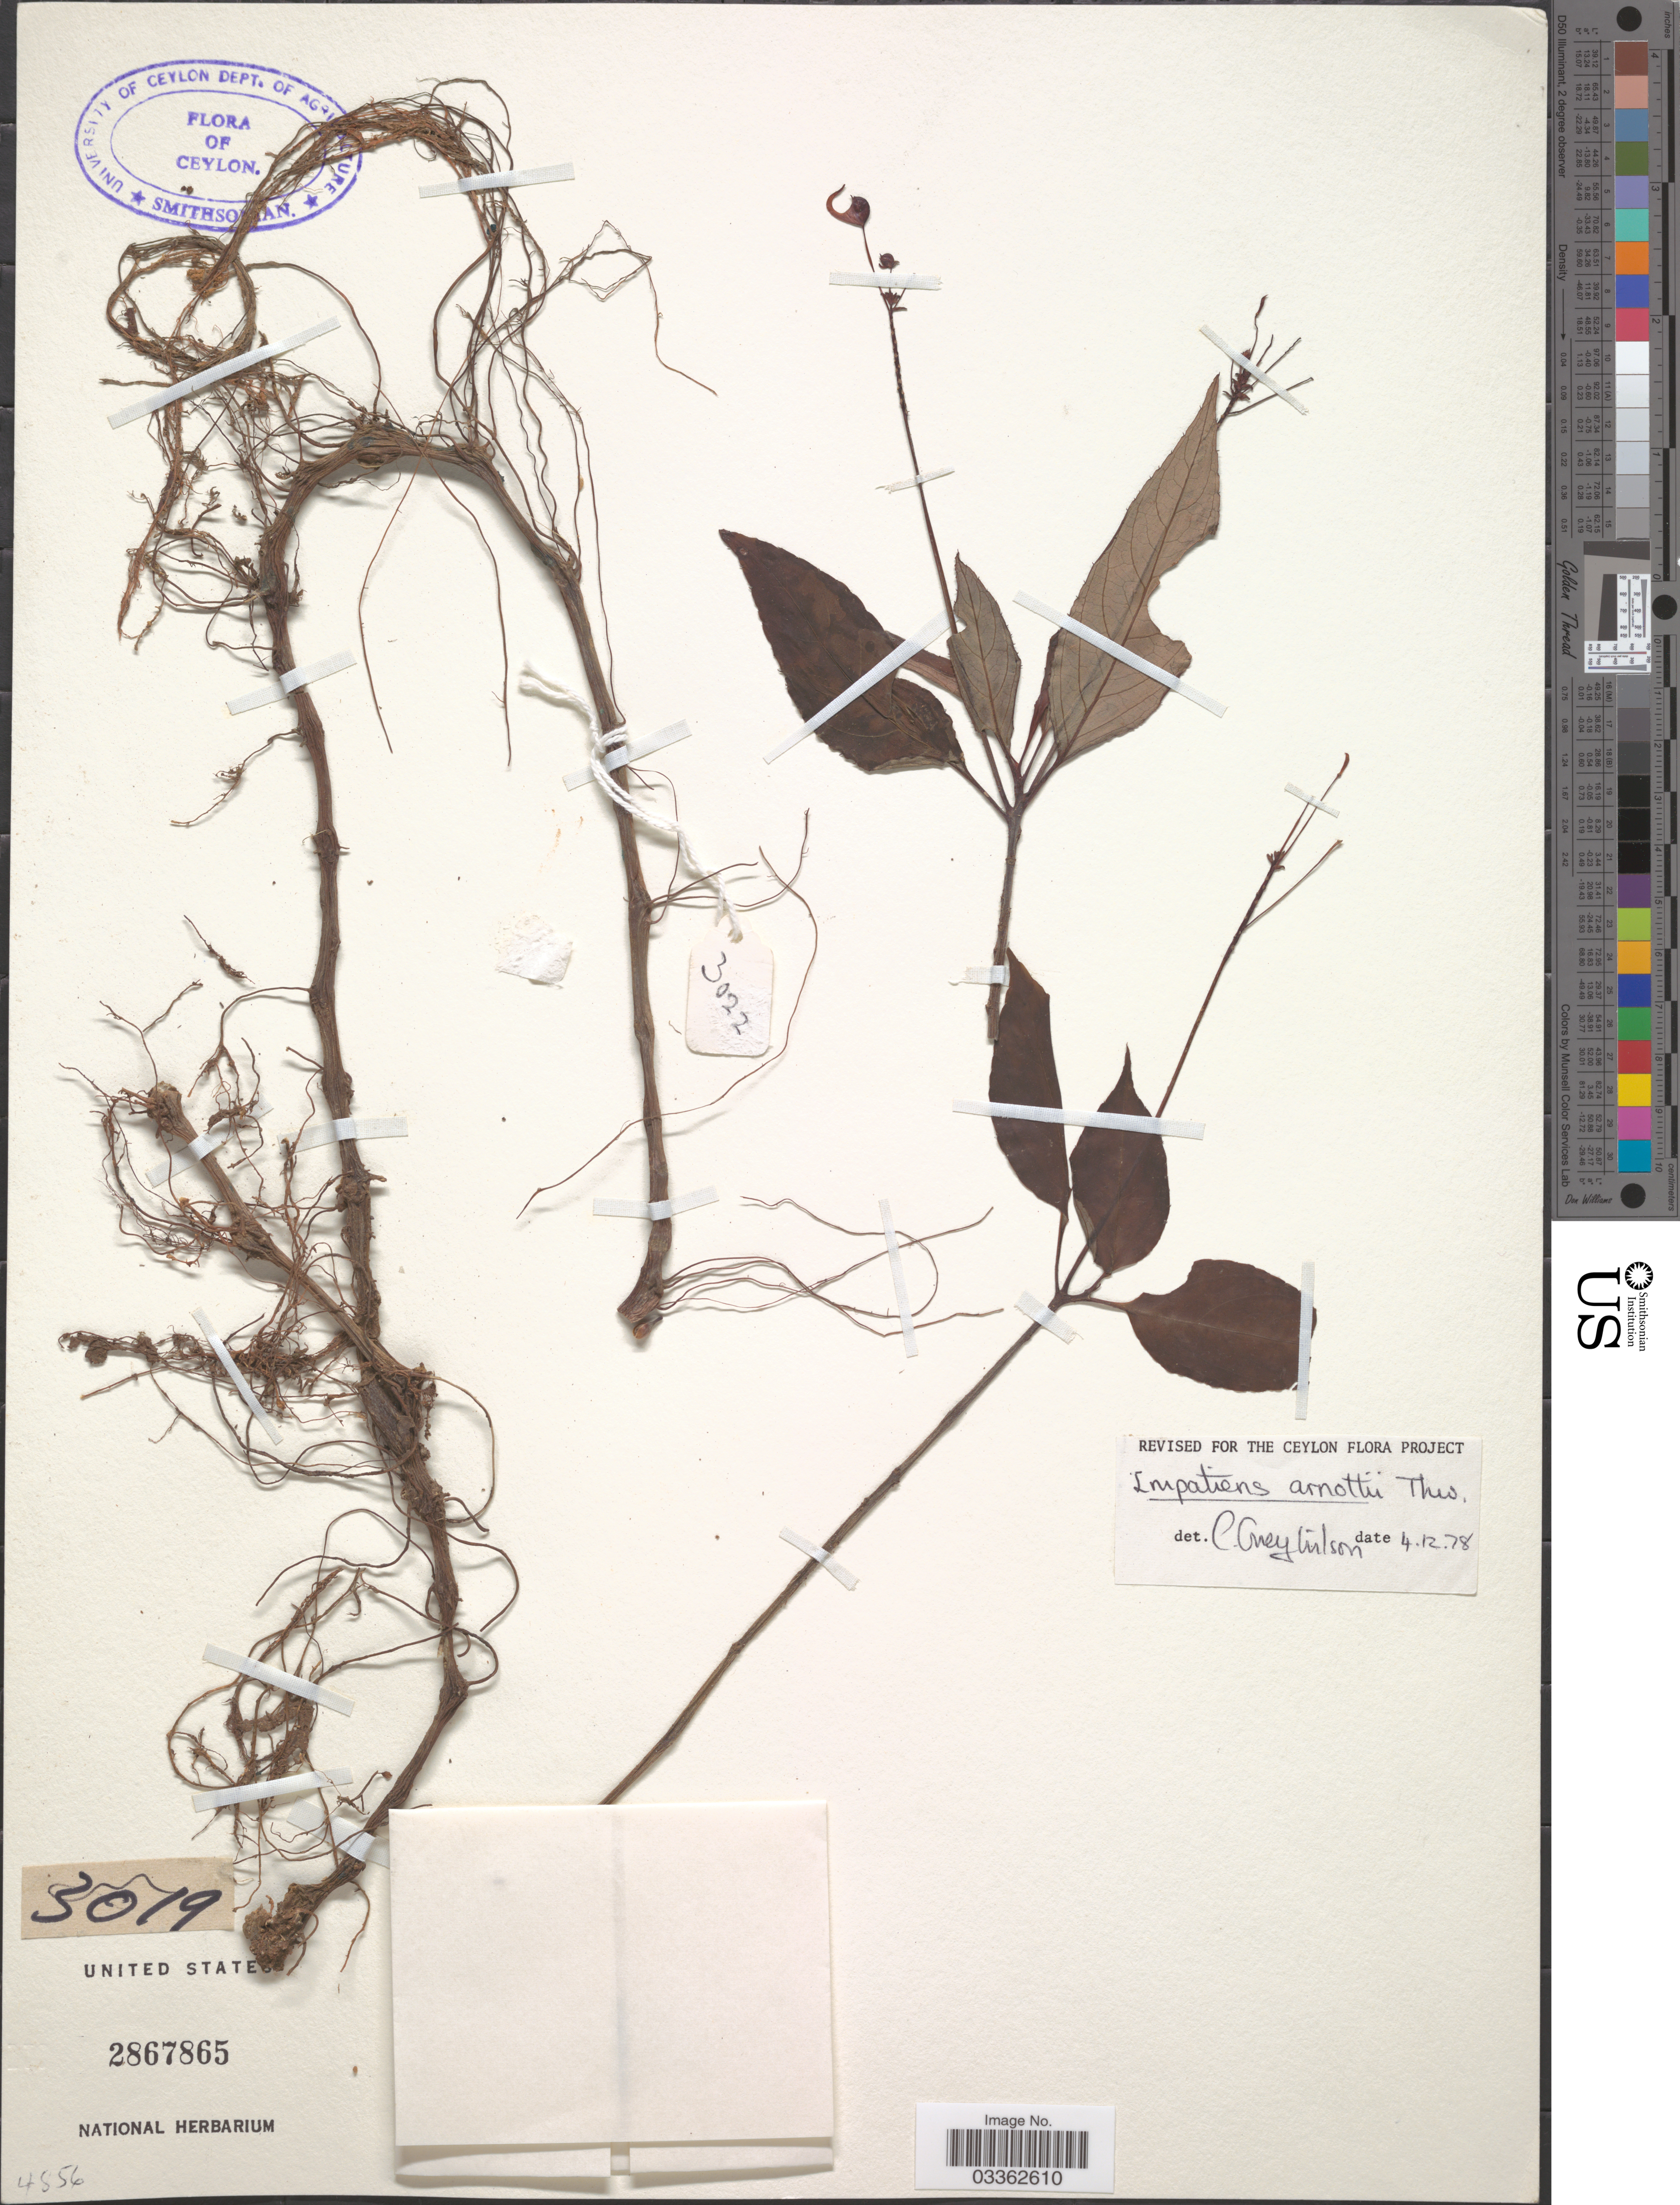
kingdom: Plantae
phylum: Tracheophyta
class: Magnoliopsida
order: Ericales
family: Balsaminaceae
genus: Impatiens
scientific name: Impatiens arnottii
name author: Thwaites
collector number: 3019/3022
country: Sri Lanka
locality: Ceylon.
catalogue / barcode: US 2867865